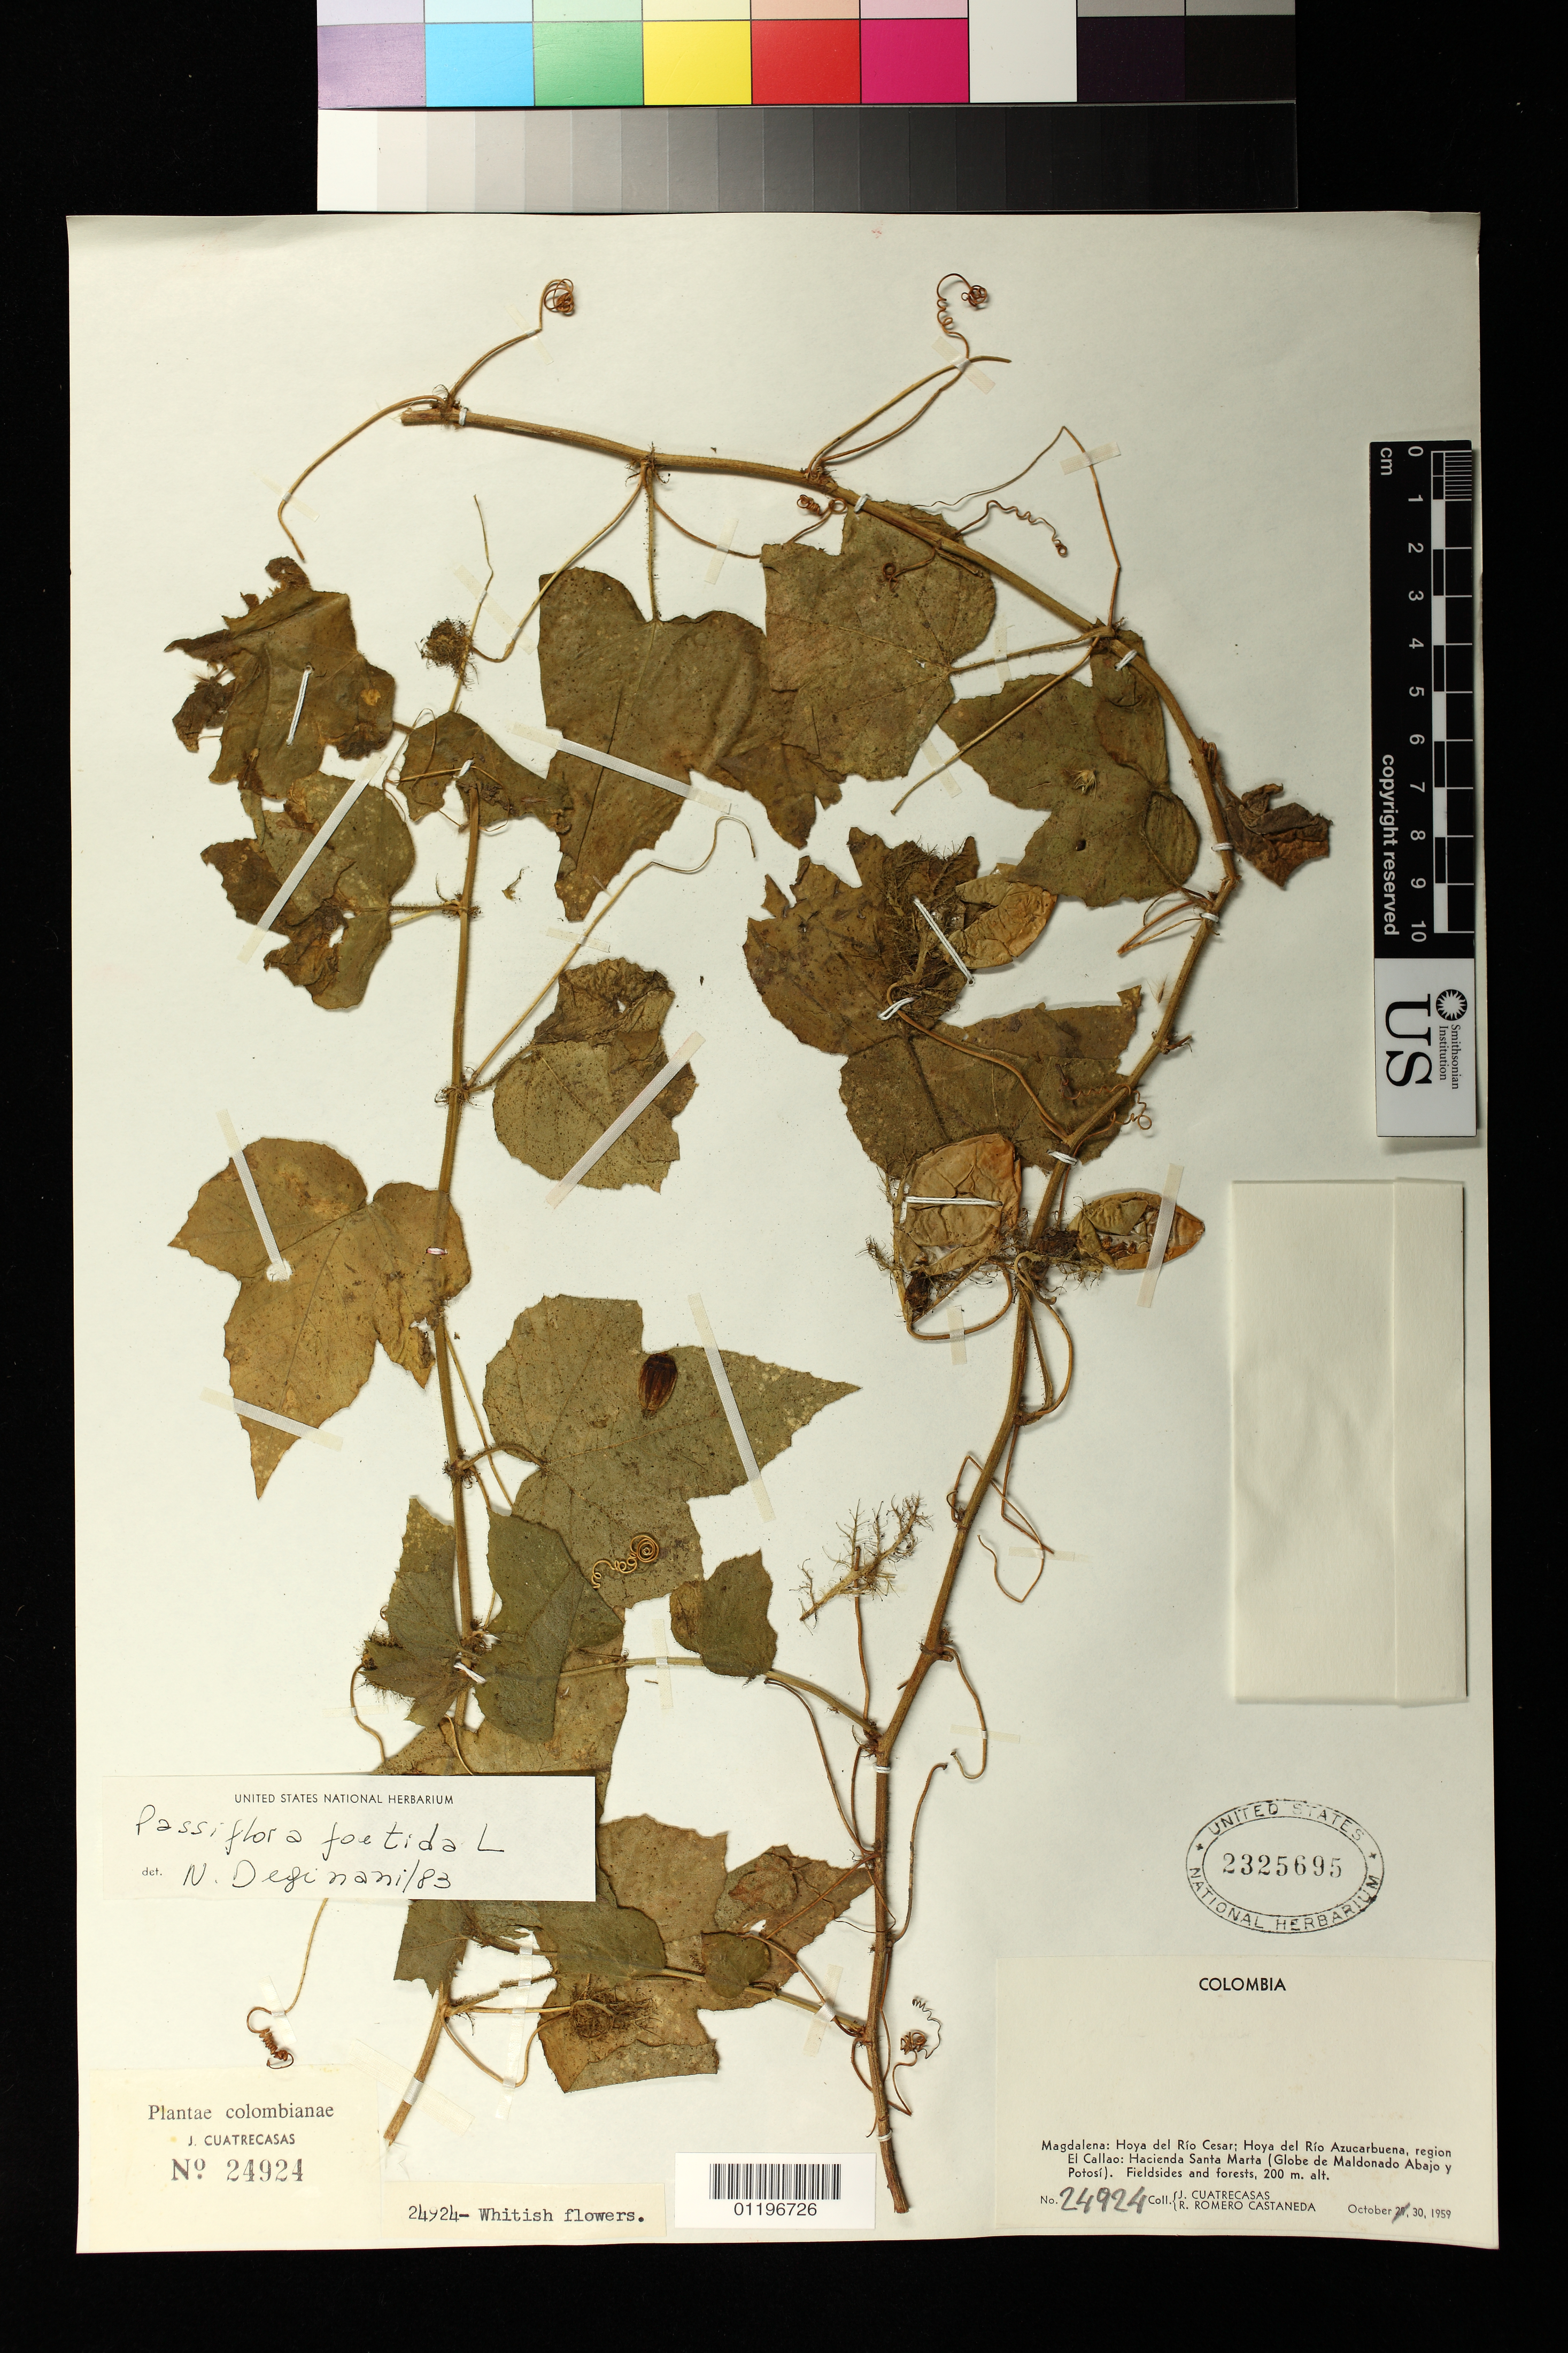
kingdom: Plantae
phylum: Tracheophyta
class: Magnoliopsida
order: Malpighiales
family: Passifloraceae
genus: Passiflora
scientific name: Passiflora foetida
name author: L.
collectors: J. Cuatrecasas & R. Romero Castañeda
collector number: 24924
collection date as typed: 30 Oct 1959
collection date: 1959-10-30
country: Colombia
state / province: Magdalena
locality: Magdalena: Hoya del Rio Cesar: Hoya del Rio Azucarbuena, region El Callao: Hacienda Santa Marta (Globe de Maldonado Abajo y Potosi). Fieldsides and forests.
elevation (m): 200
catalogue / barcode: US 2325695